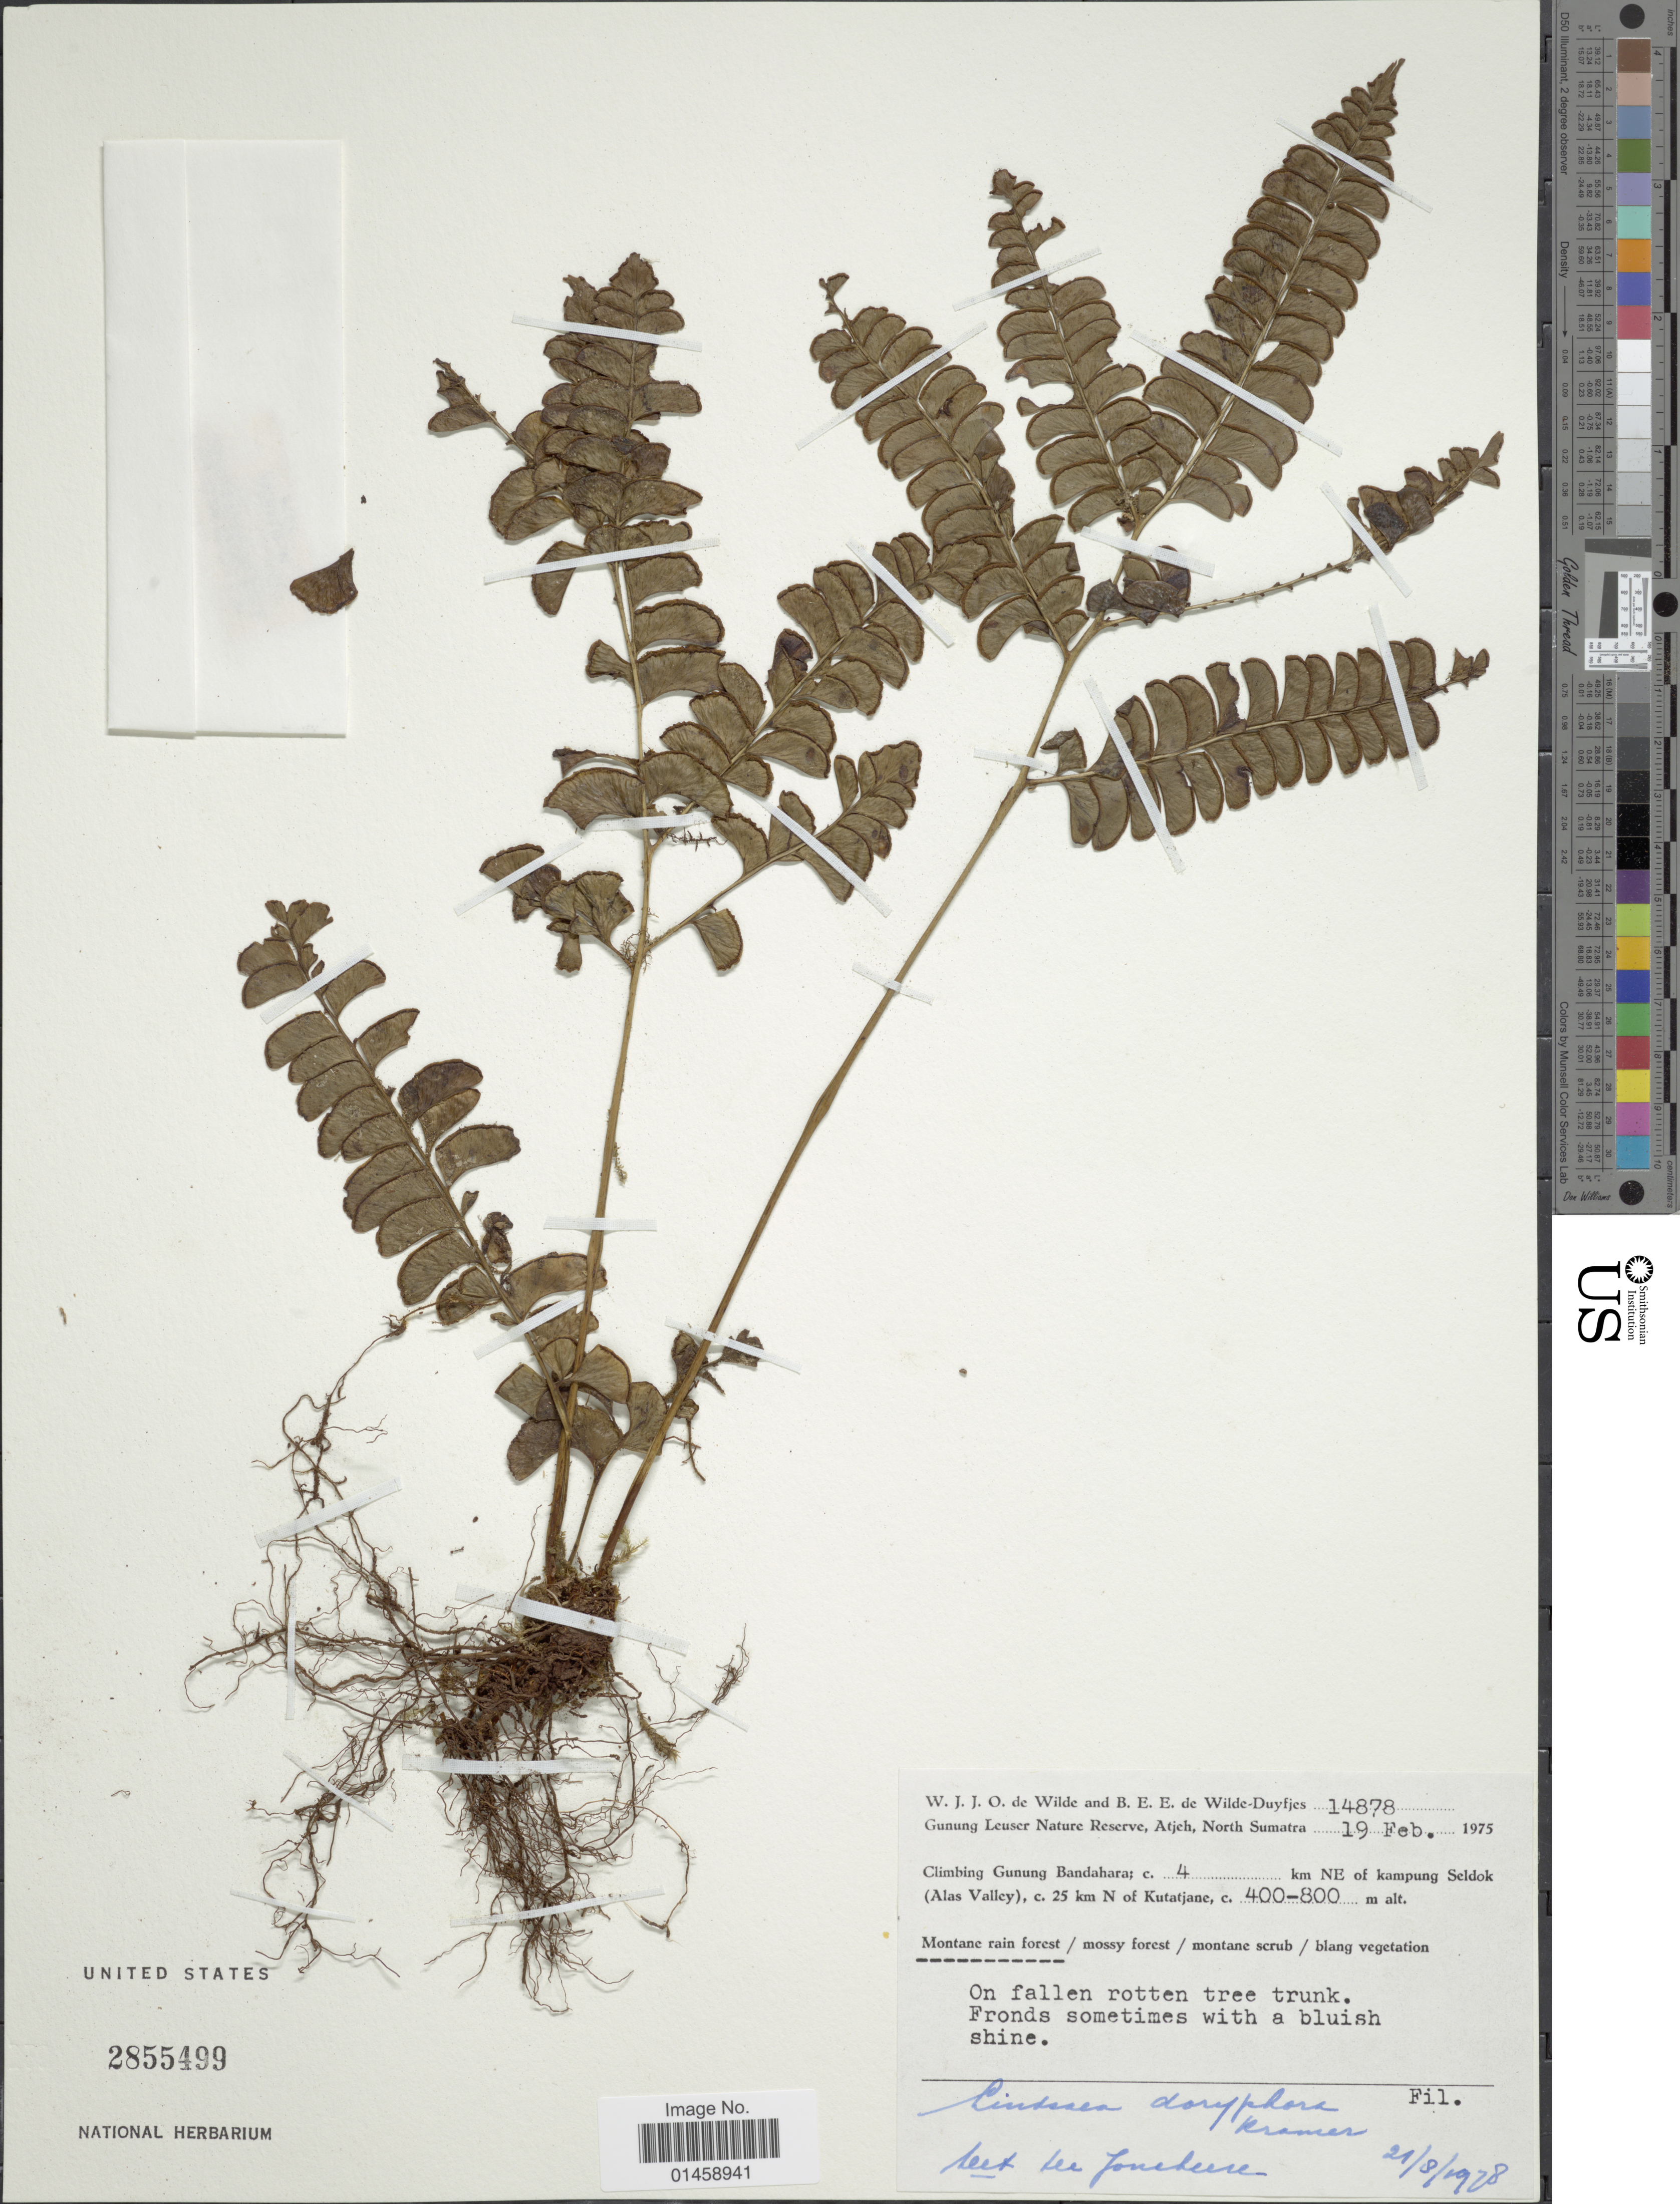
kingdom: Plantae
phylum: Tracheophyta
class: Polypodiopsida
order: Polypodiales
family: Lindsaeaceae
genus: Lindsaea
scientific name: Lindsaea doryphora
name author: K.U. Kramer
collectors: W. J. de Wilde & B. E. de Wilde-Duyfjes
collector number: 14878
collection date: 1975-02-19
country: Indonesia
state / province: Sumatra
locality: Gunung Leuser Nature Reserve, Atjeh, North Sumatra. Climbing Gunnung Bandahara; c. 4 km NE of kampung Seldock ( Alas Valley ), c. 25 km N of Kutatjane.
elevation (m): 400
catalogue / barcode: US 2855499